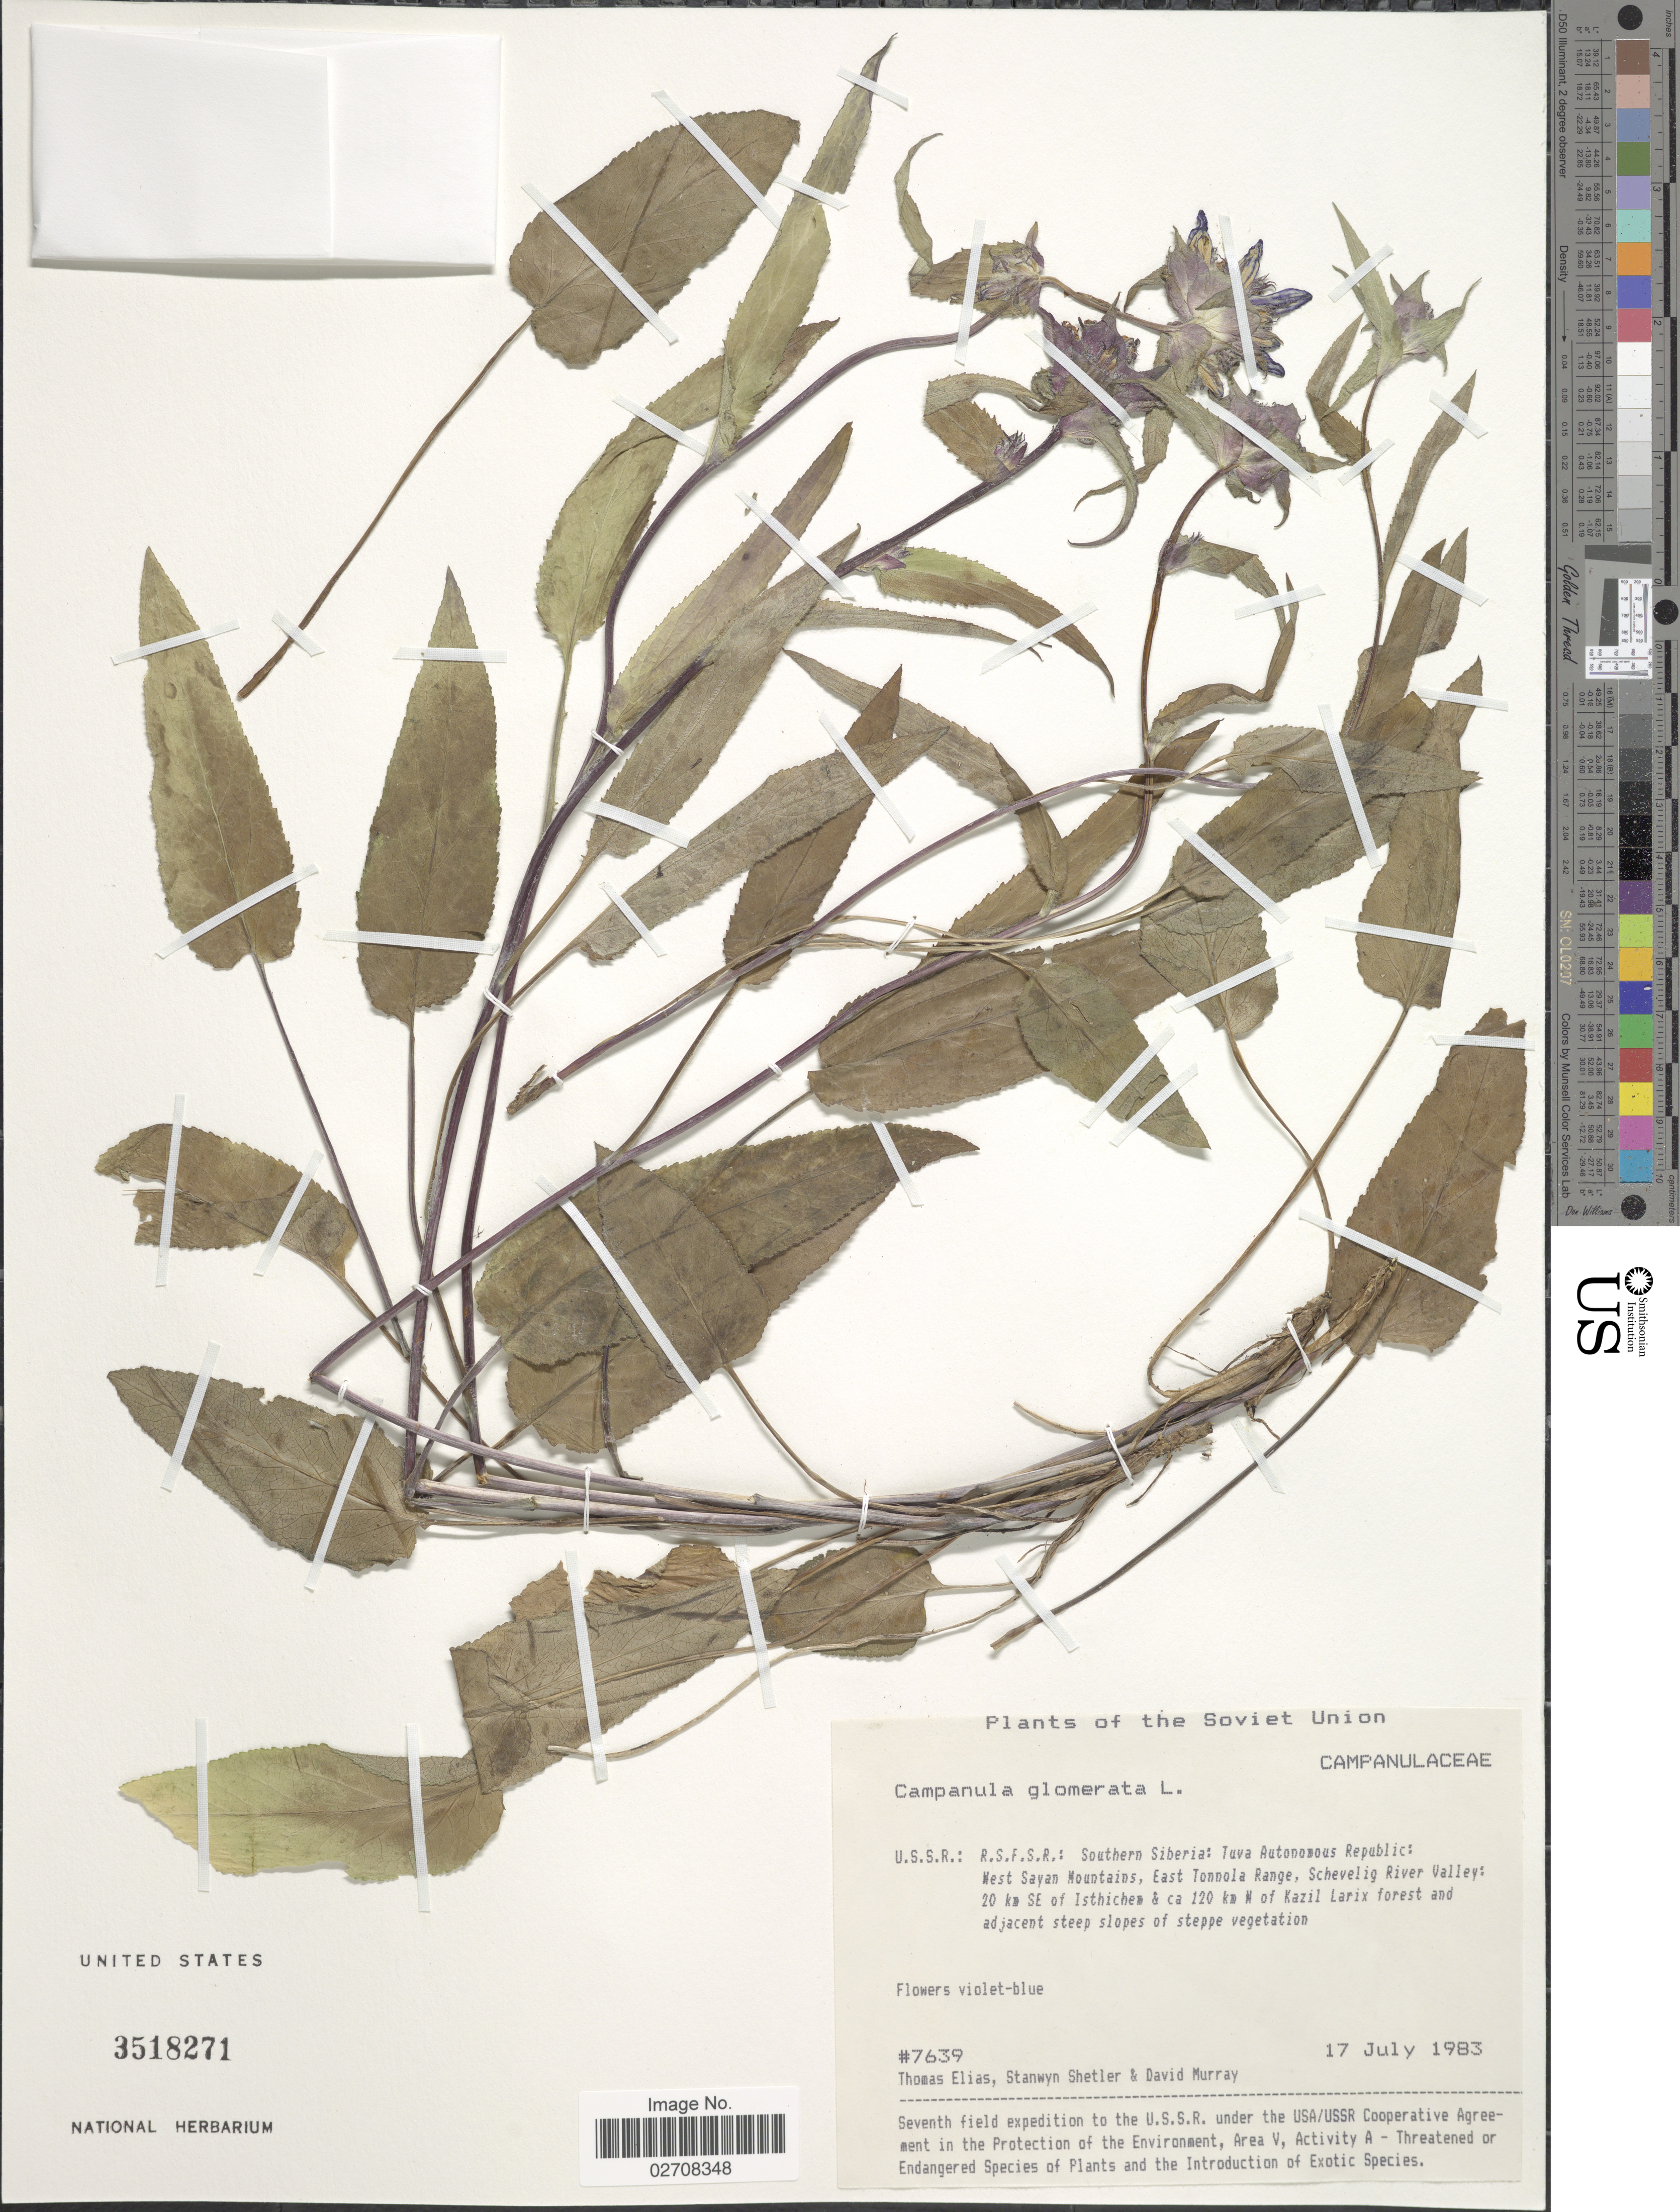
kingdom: Plantae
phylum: Tracheophyta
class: Magnoliopsida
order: Asterales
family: Campanulaceae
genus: Campanula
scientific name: Campanula glomerata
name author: L.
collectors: T. S. Elias, S. Shetler & D. F. Murray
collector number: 7639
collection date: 1983-07-17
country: Russian Federation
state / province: Tuva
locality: Soviet Union. U.S.S.R.: R.S.F.S.R.: Southern Siberia: Tuva Autonomous Republic: West Sayan Mountains, EAst Tonnola Range, Schevelig River Valley: 20 km SE of Isthichem & ca 120 km W of Kazil Larix forest and adjacent steep slopes of steppe vegetation.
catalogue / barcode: US 3518271